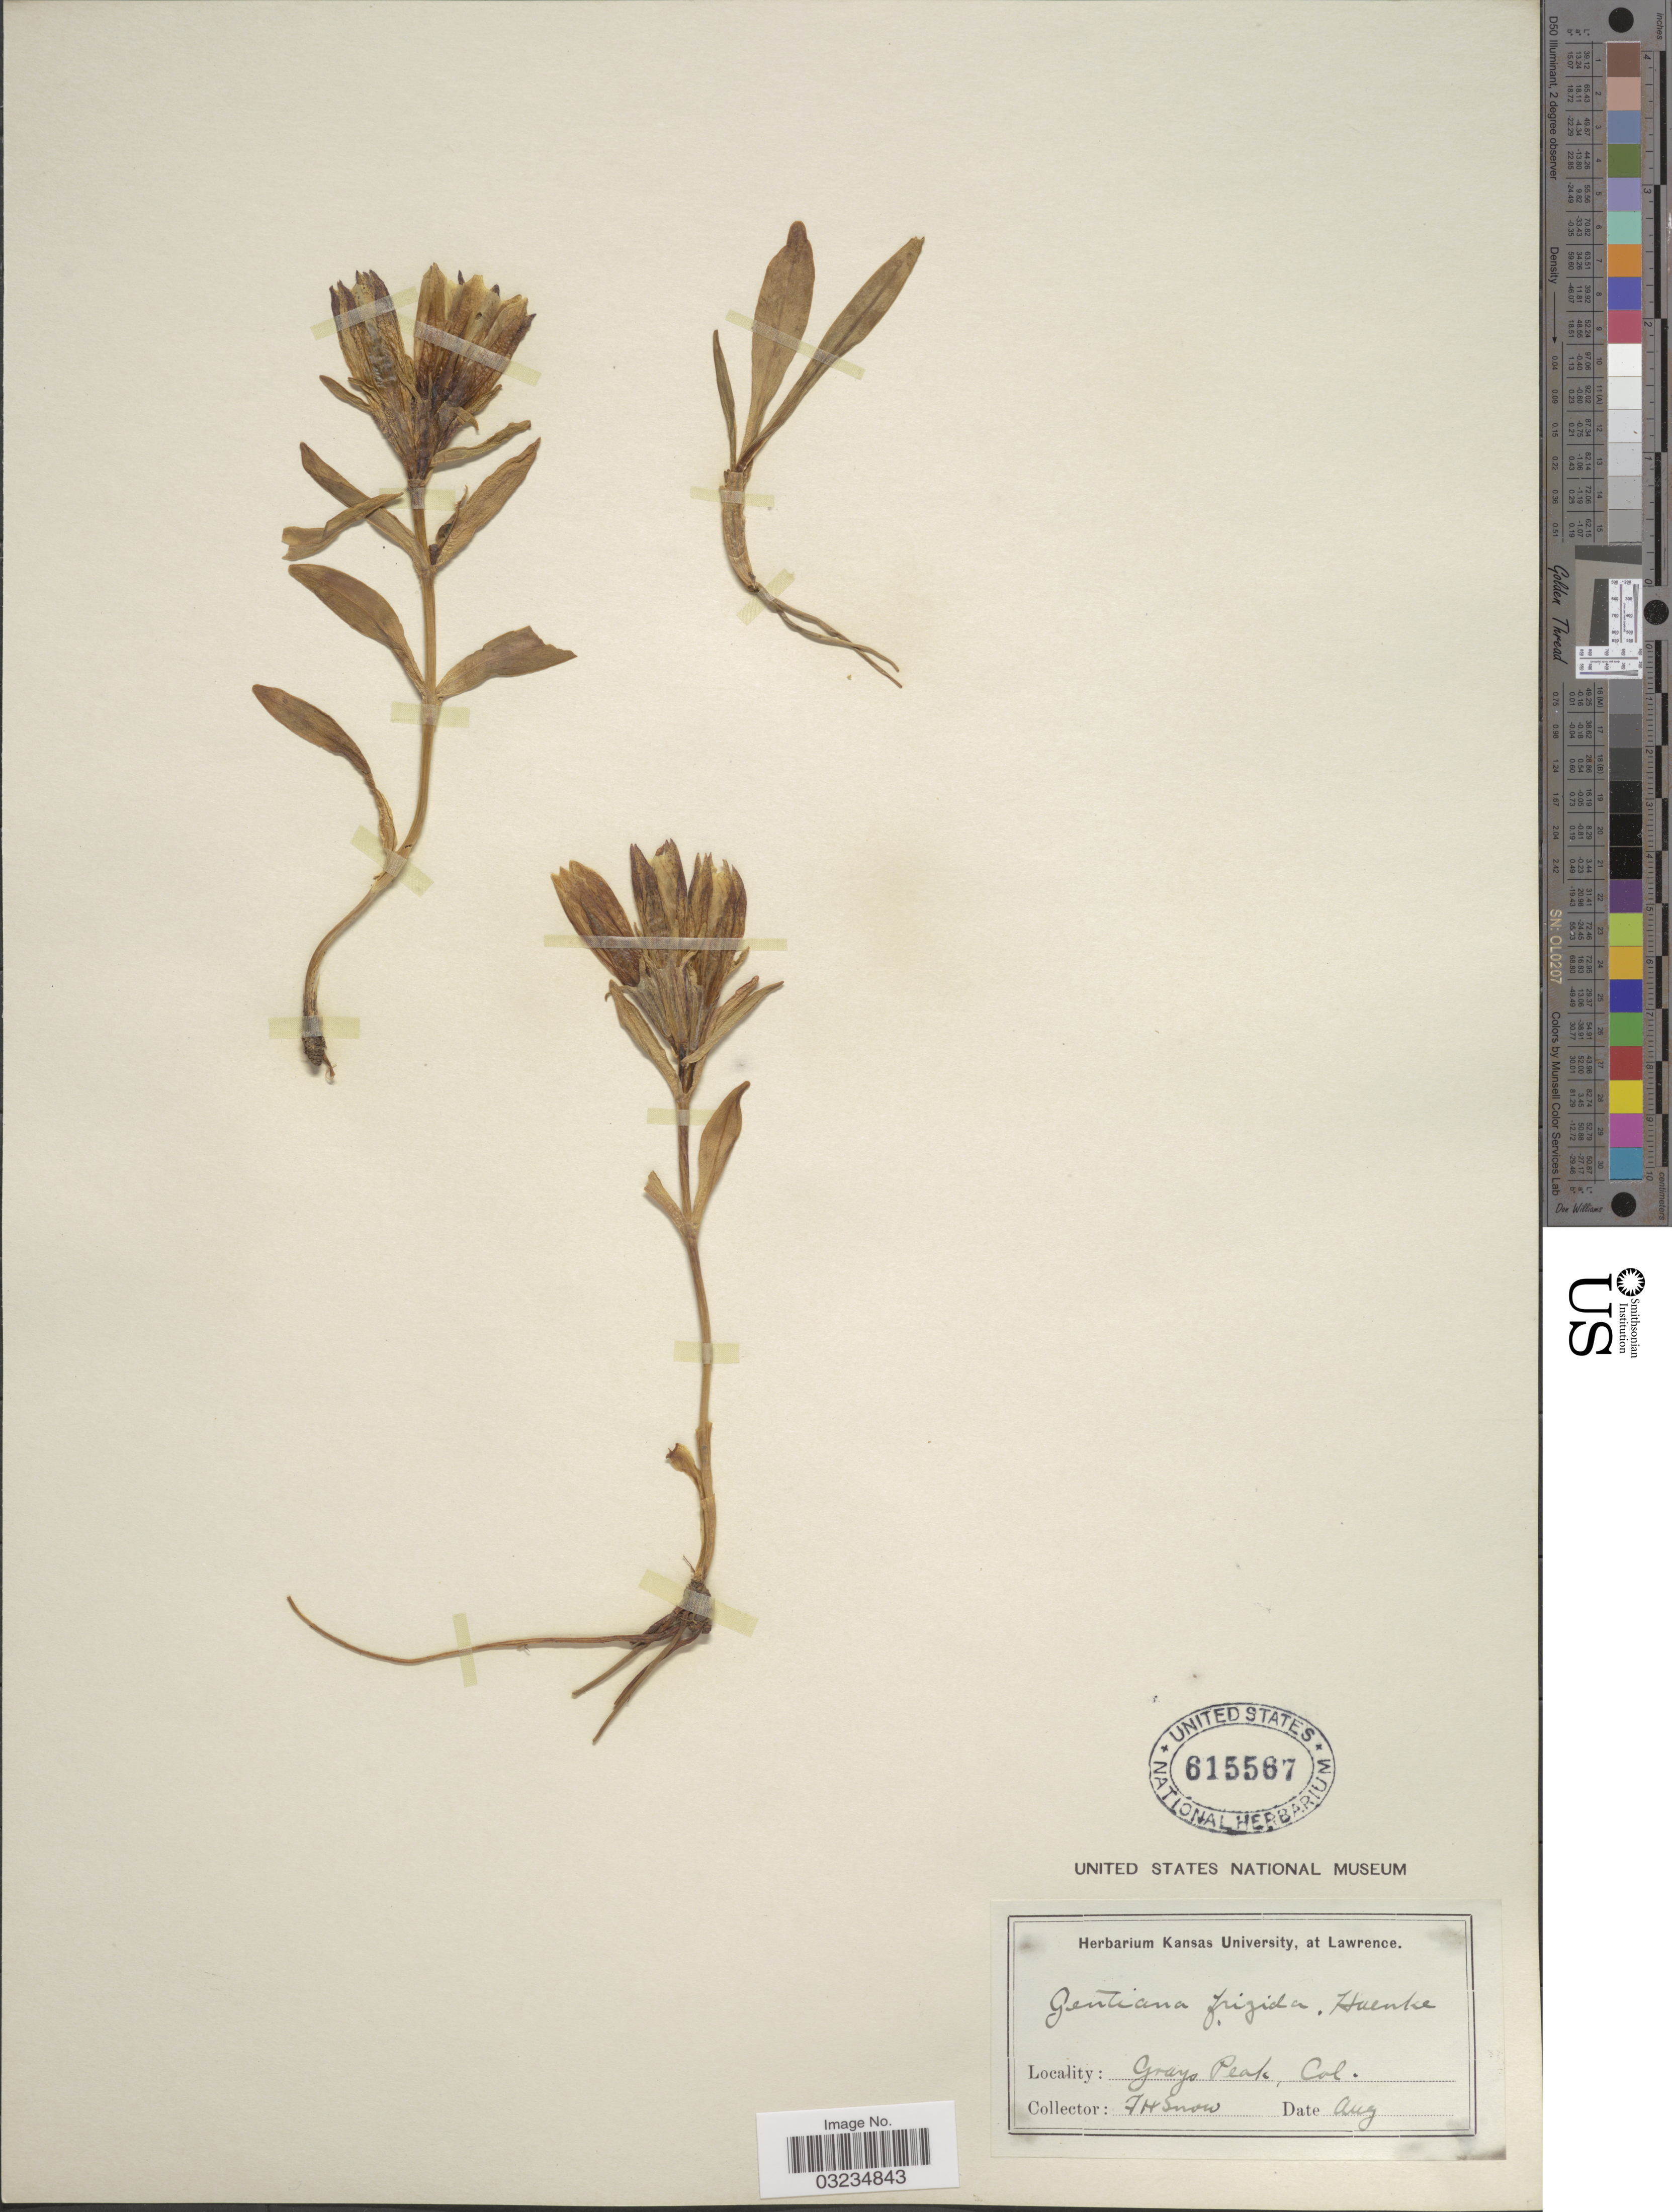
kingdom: Plantae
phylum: Tracheophyta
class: Magnoliopsida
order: Gentianales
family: Gentianaceae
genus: Gentiana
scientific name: Gentiana romanzovii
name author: Ledeb. ex Bunge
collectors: F. H. Snow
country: United States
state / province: Colorado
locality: Grays Peak.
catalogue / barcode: US 615567